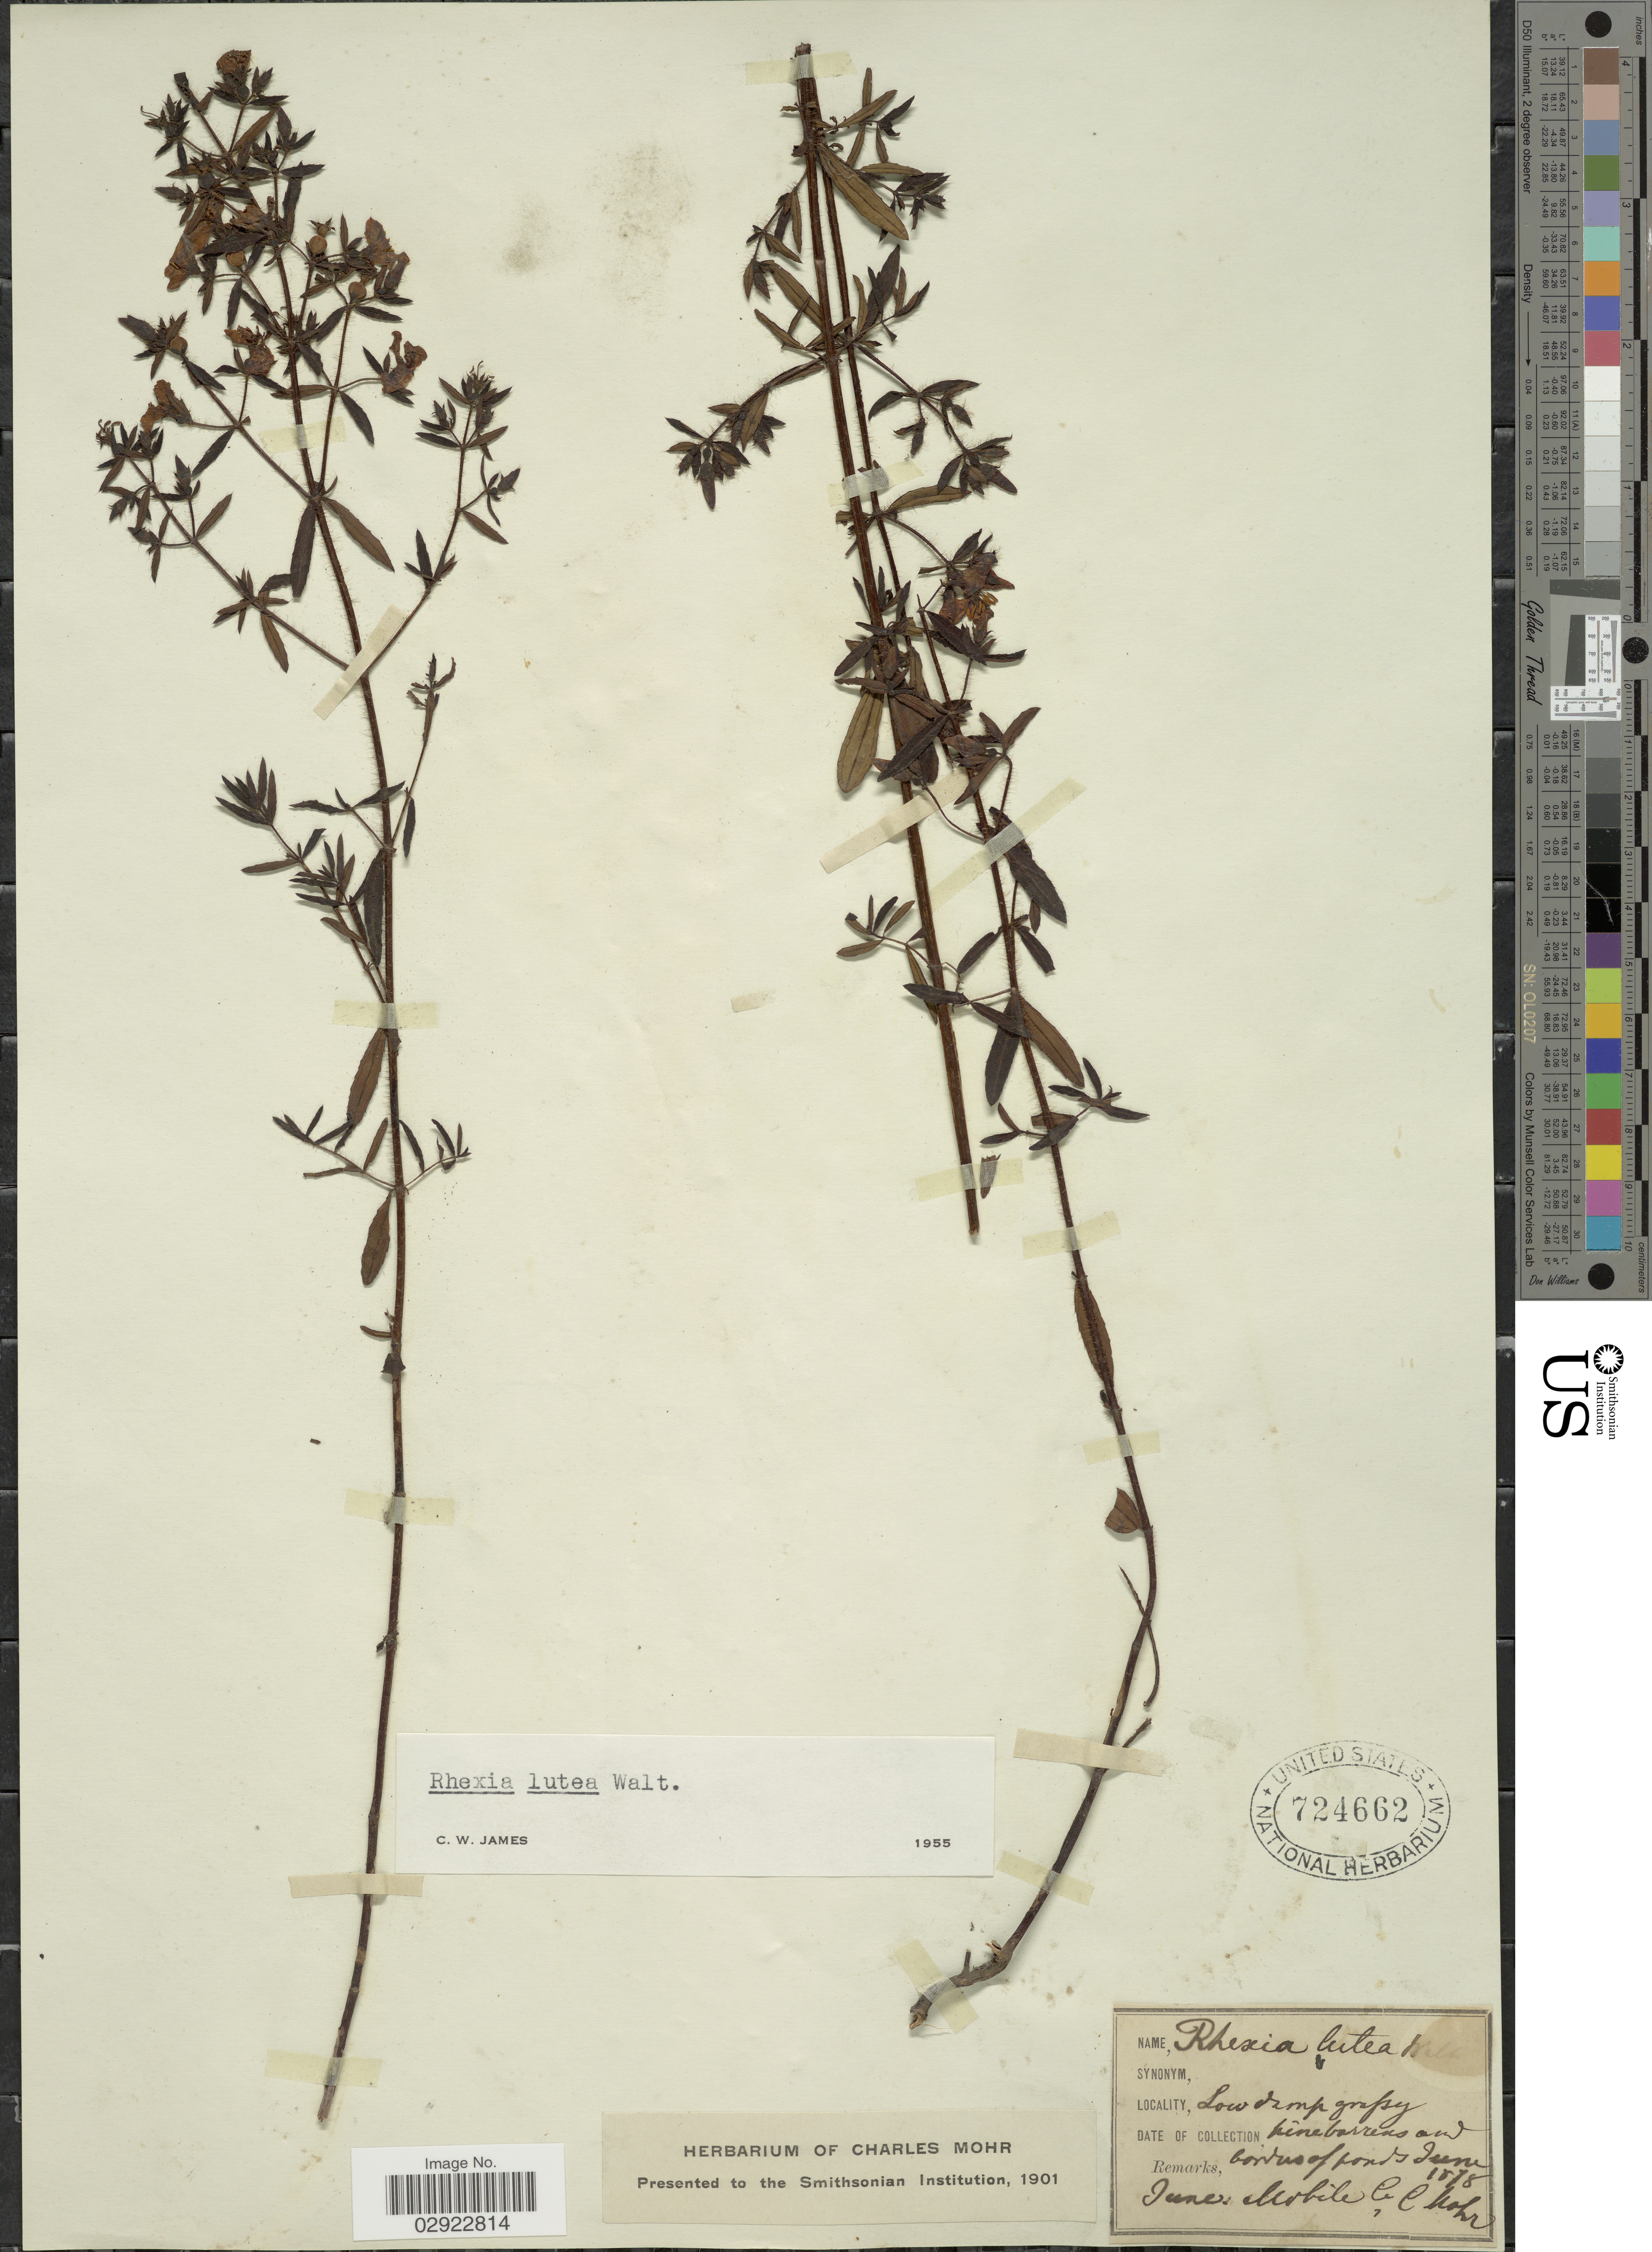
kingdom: Plantae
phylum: Tracheophyta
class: Magnoliopsida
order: Myrtales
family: Melastomataceae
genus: Rhexia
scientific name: Rhexia lutea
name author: Walter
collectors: Mohr, C. T. (herbarium)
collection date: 1878-06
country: United States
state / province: Alabama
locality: Mobile Co.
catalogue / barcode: US 724662